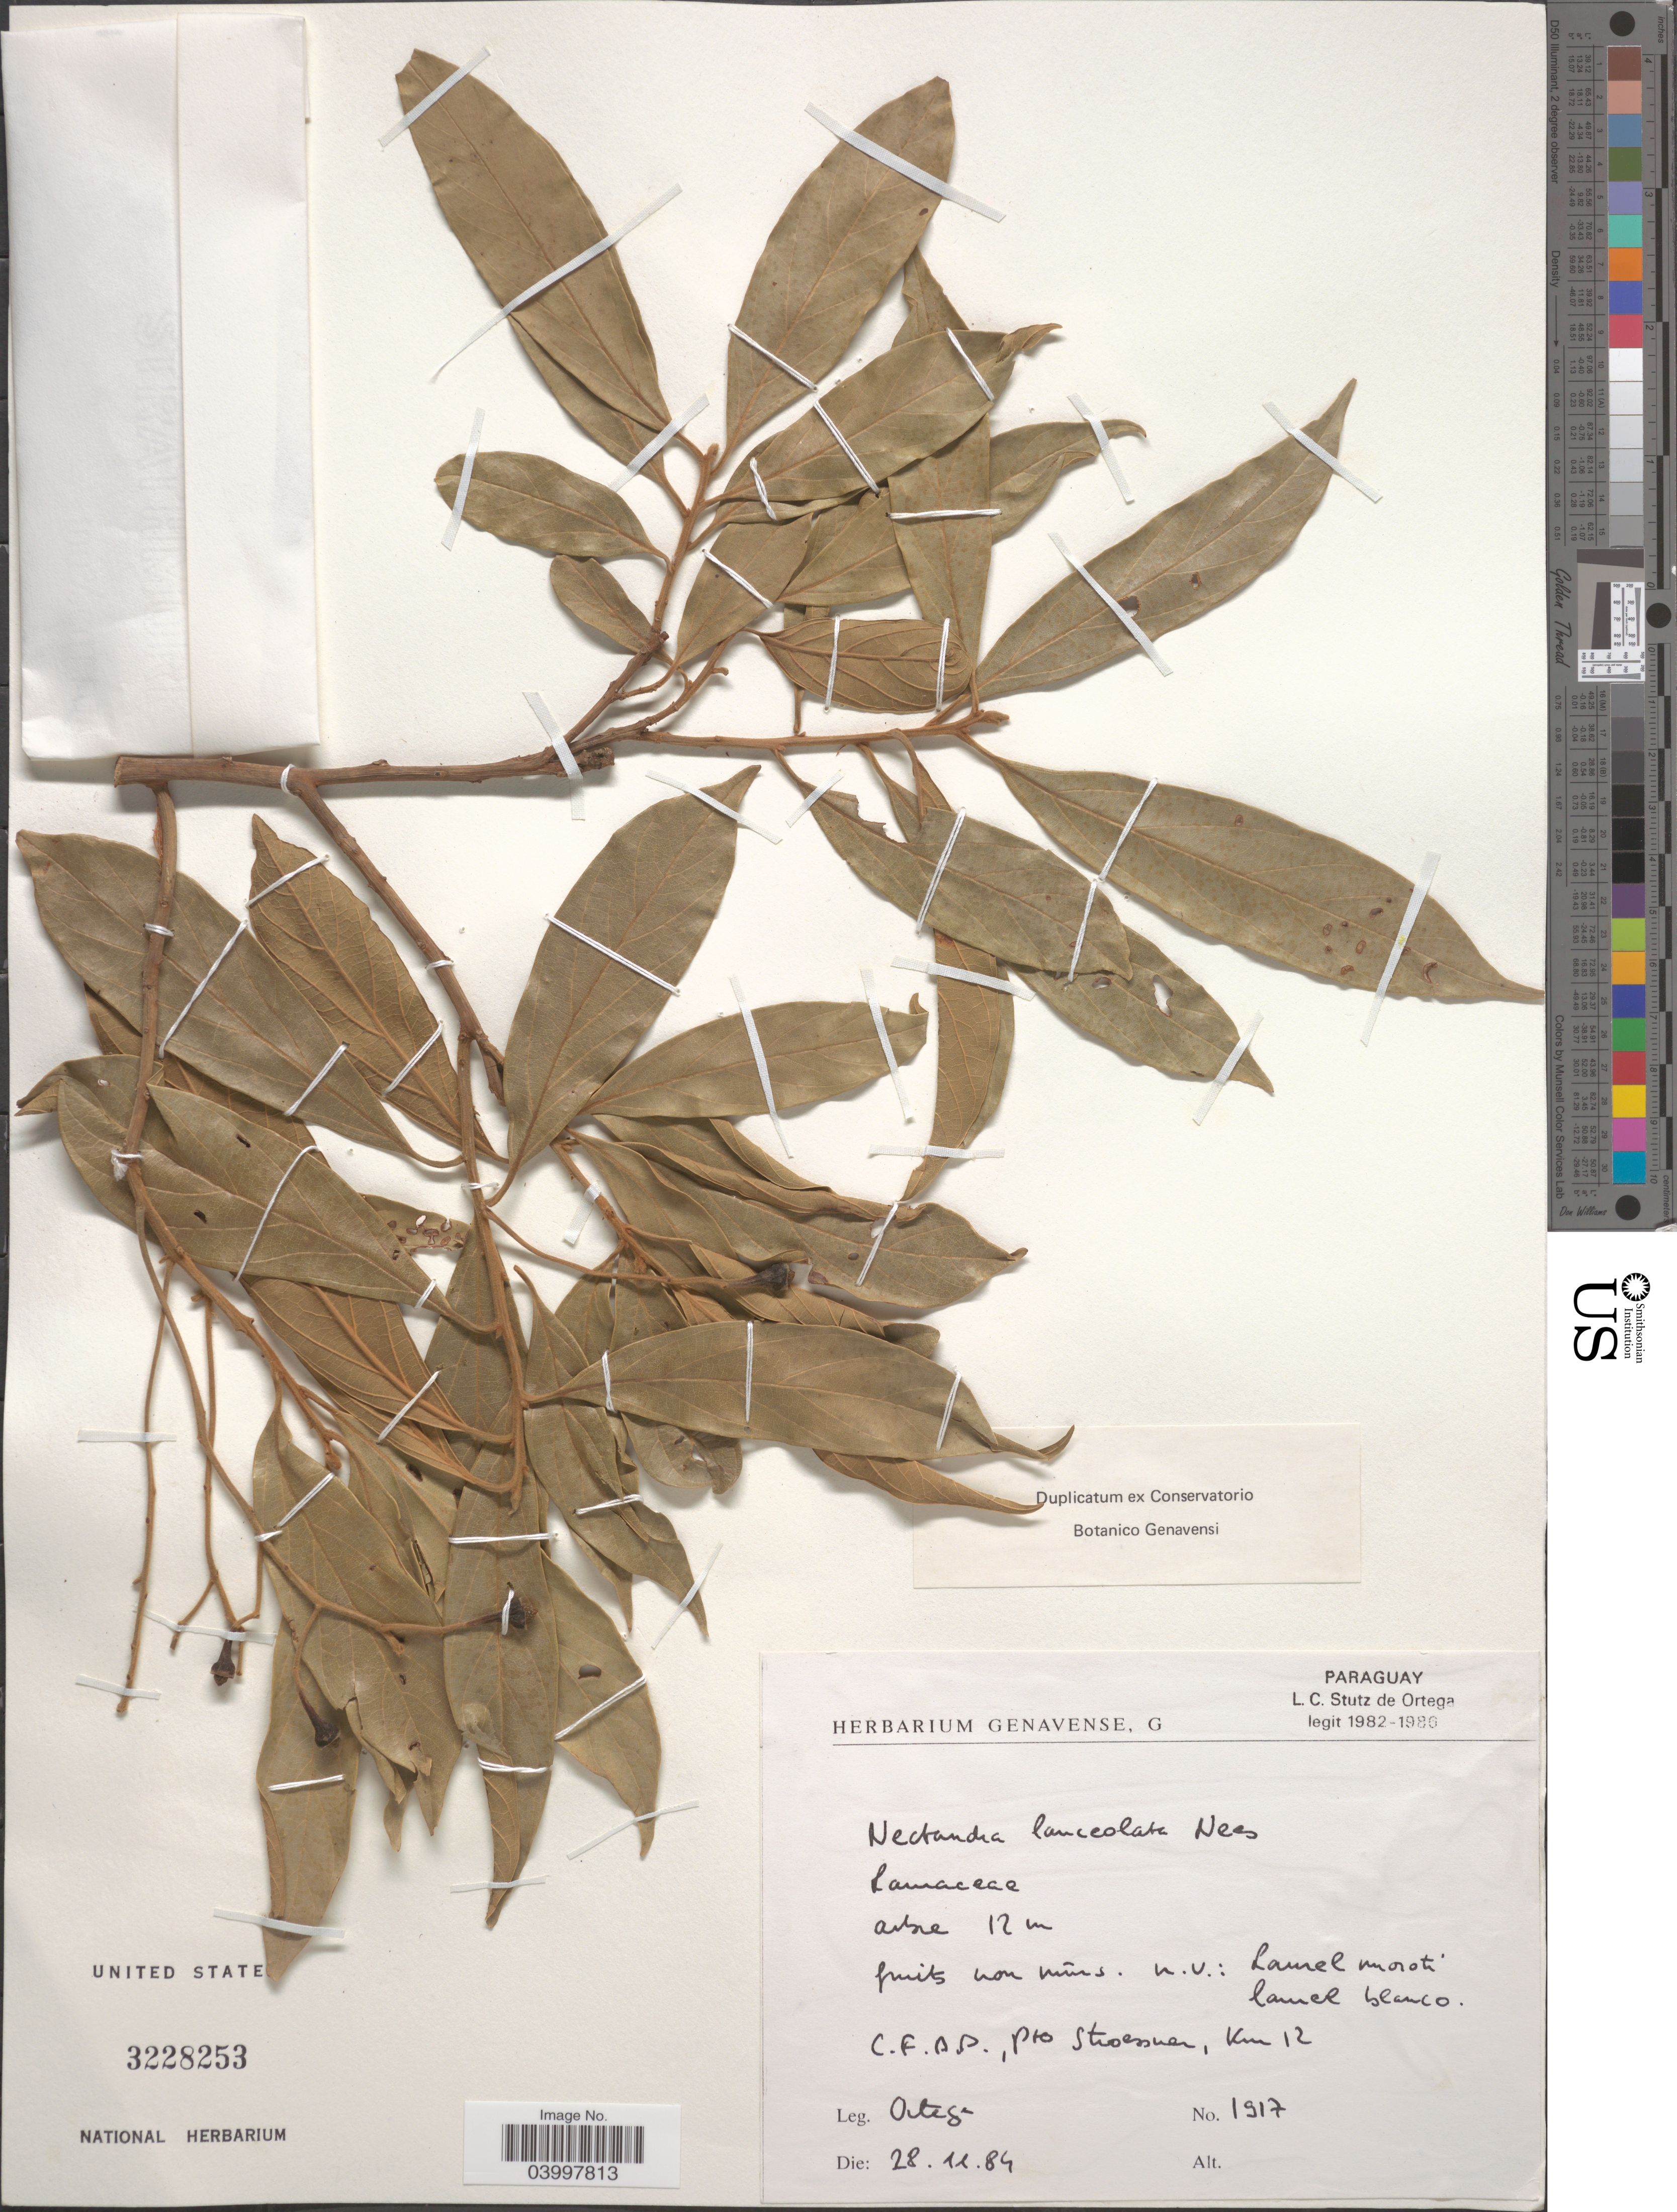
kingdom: Plantae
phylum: Tracheophyta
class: Magnoliopsida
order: Laurales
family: Lauraceae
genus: Nectandra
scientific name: Nectandra lanceolata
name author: Nees & Mart.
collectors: L. Stutz de Ortega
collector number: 1917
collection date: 1984-11-28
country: Paraguay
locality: C.F.A.P., Pto Stroessman, Km 12.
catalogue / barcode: US 3228253